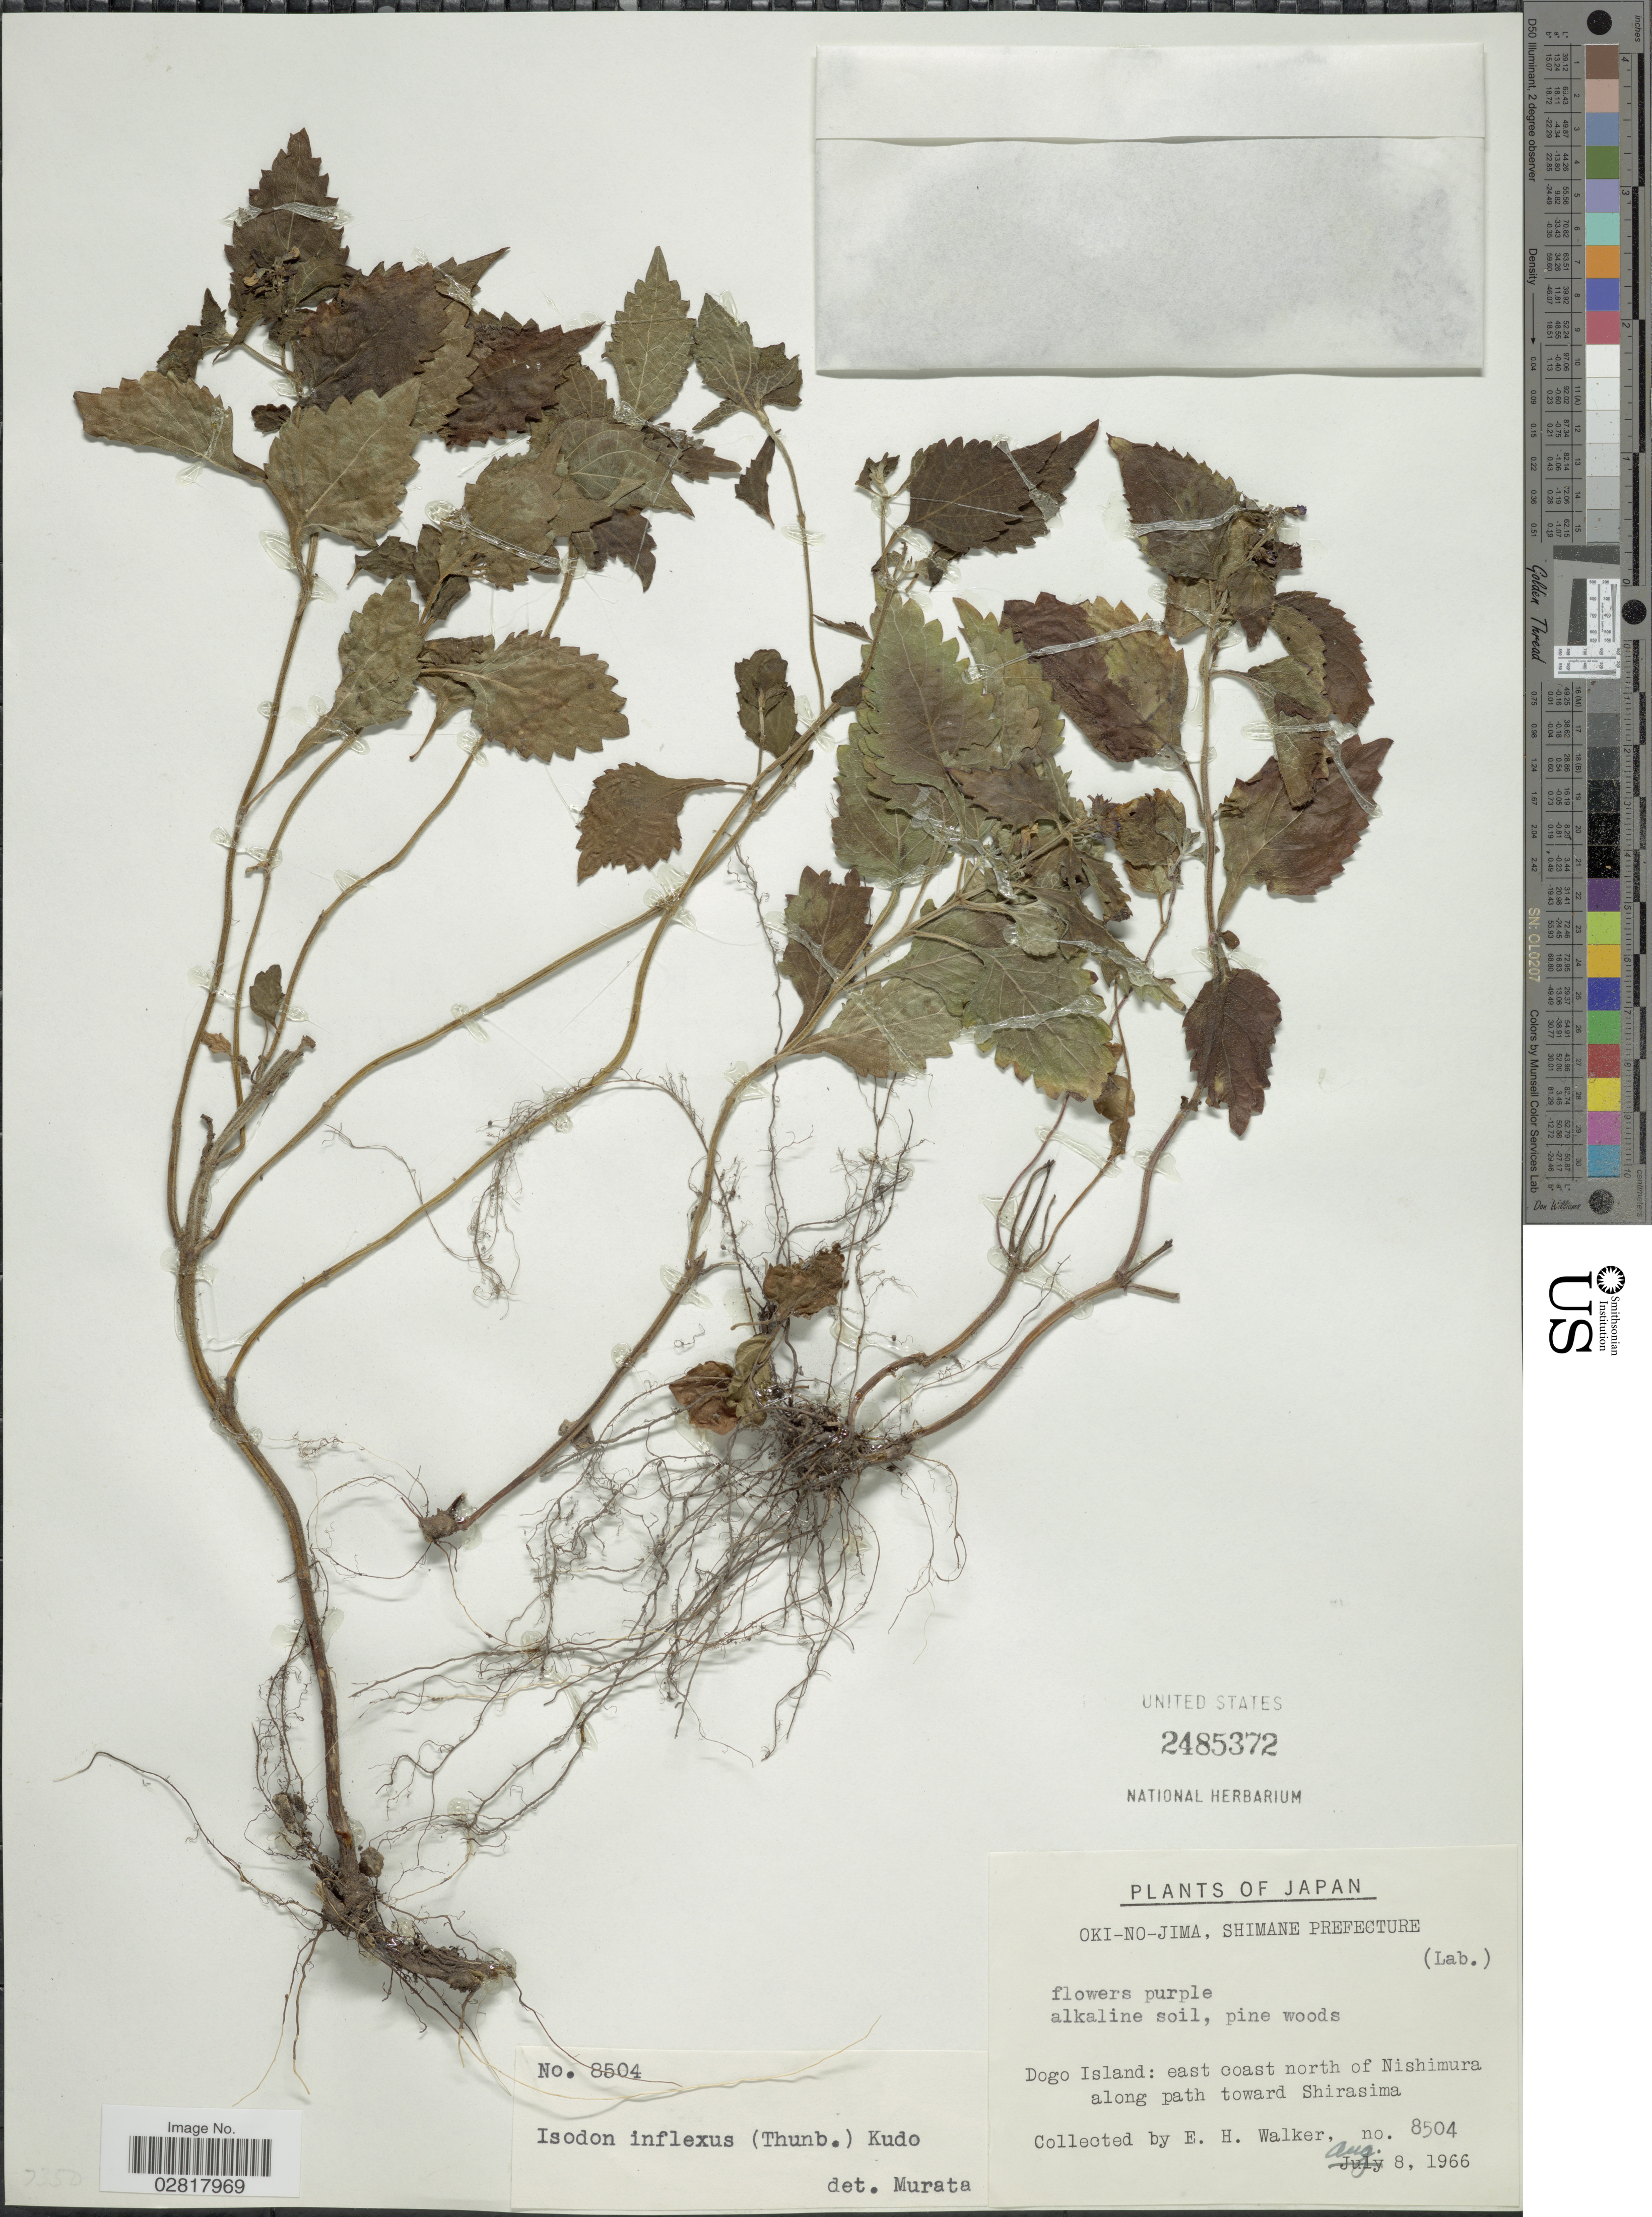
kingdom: Plantae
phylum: Tracheophyta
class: Magnoliopsida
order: Lamiales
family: Lamiaceae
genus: Plectranthus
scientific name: Plectranthus inflexus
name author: (Thunb.) Vahl ex Benth.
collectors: E. H. Walker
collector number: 8504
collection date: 1966-08-08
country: Japan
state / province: Simane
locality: Oki-No-Jima, Shimane Prefecture. Dogo Island: east coast north of Nishimura along path toward Shirasima.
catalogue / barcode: US 2485372